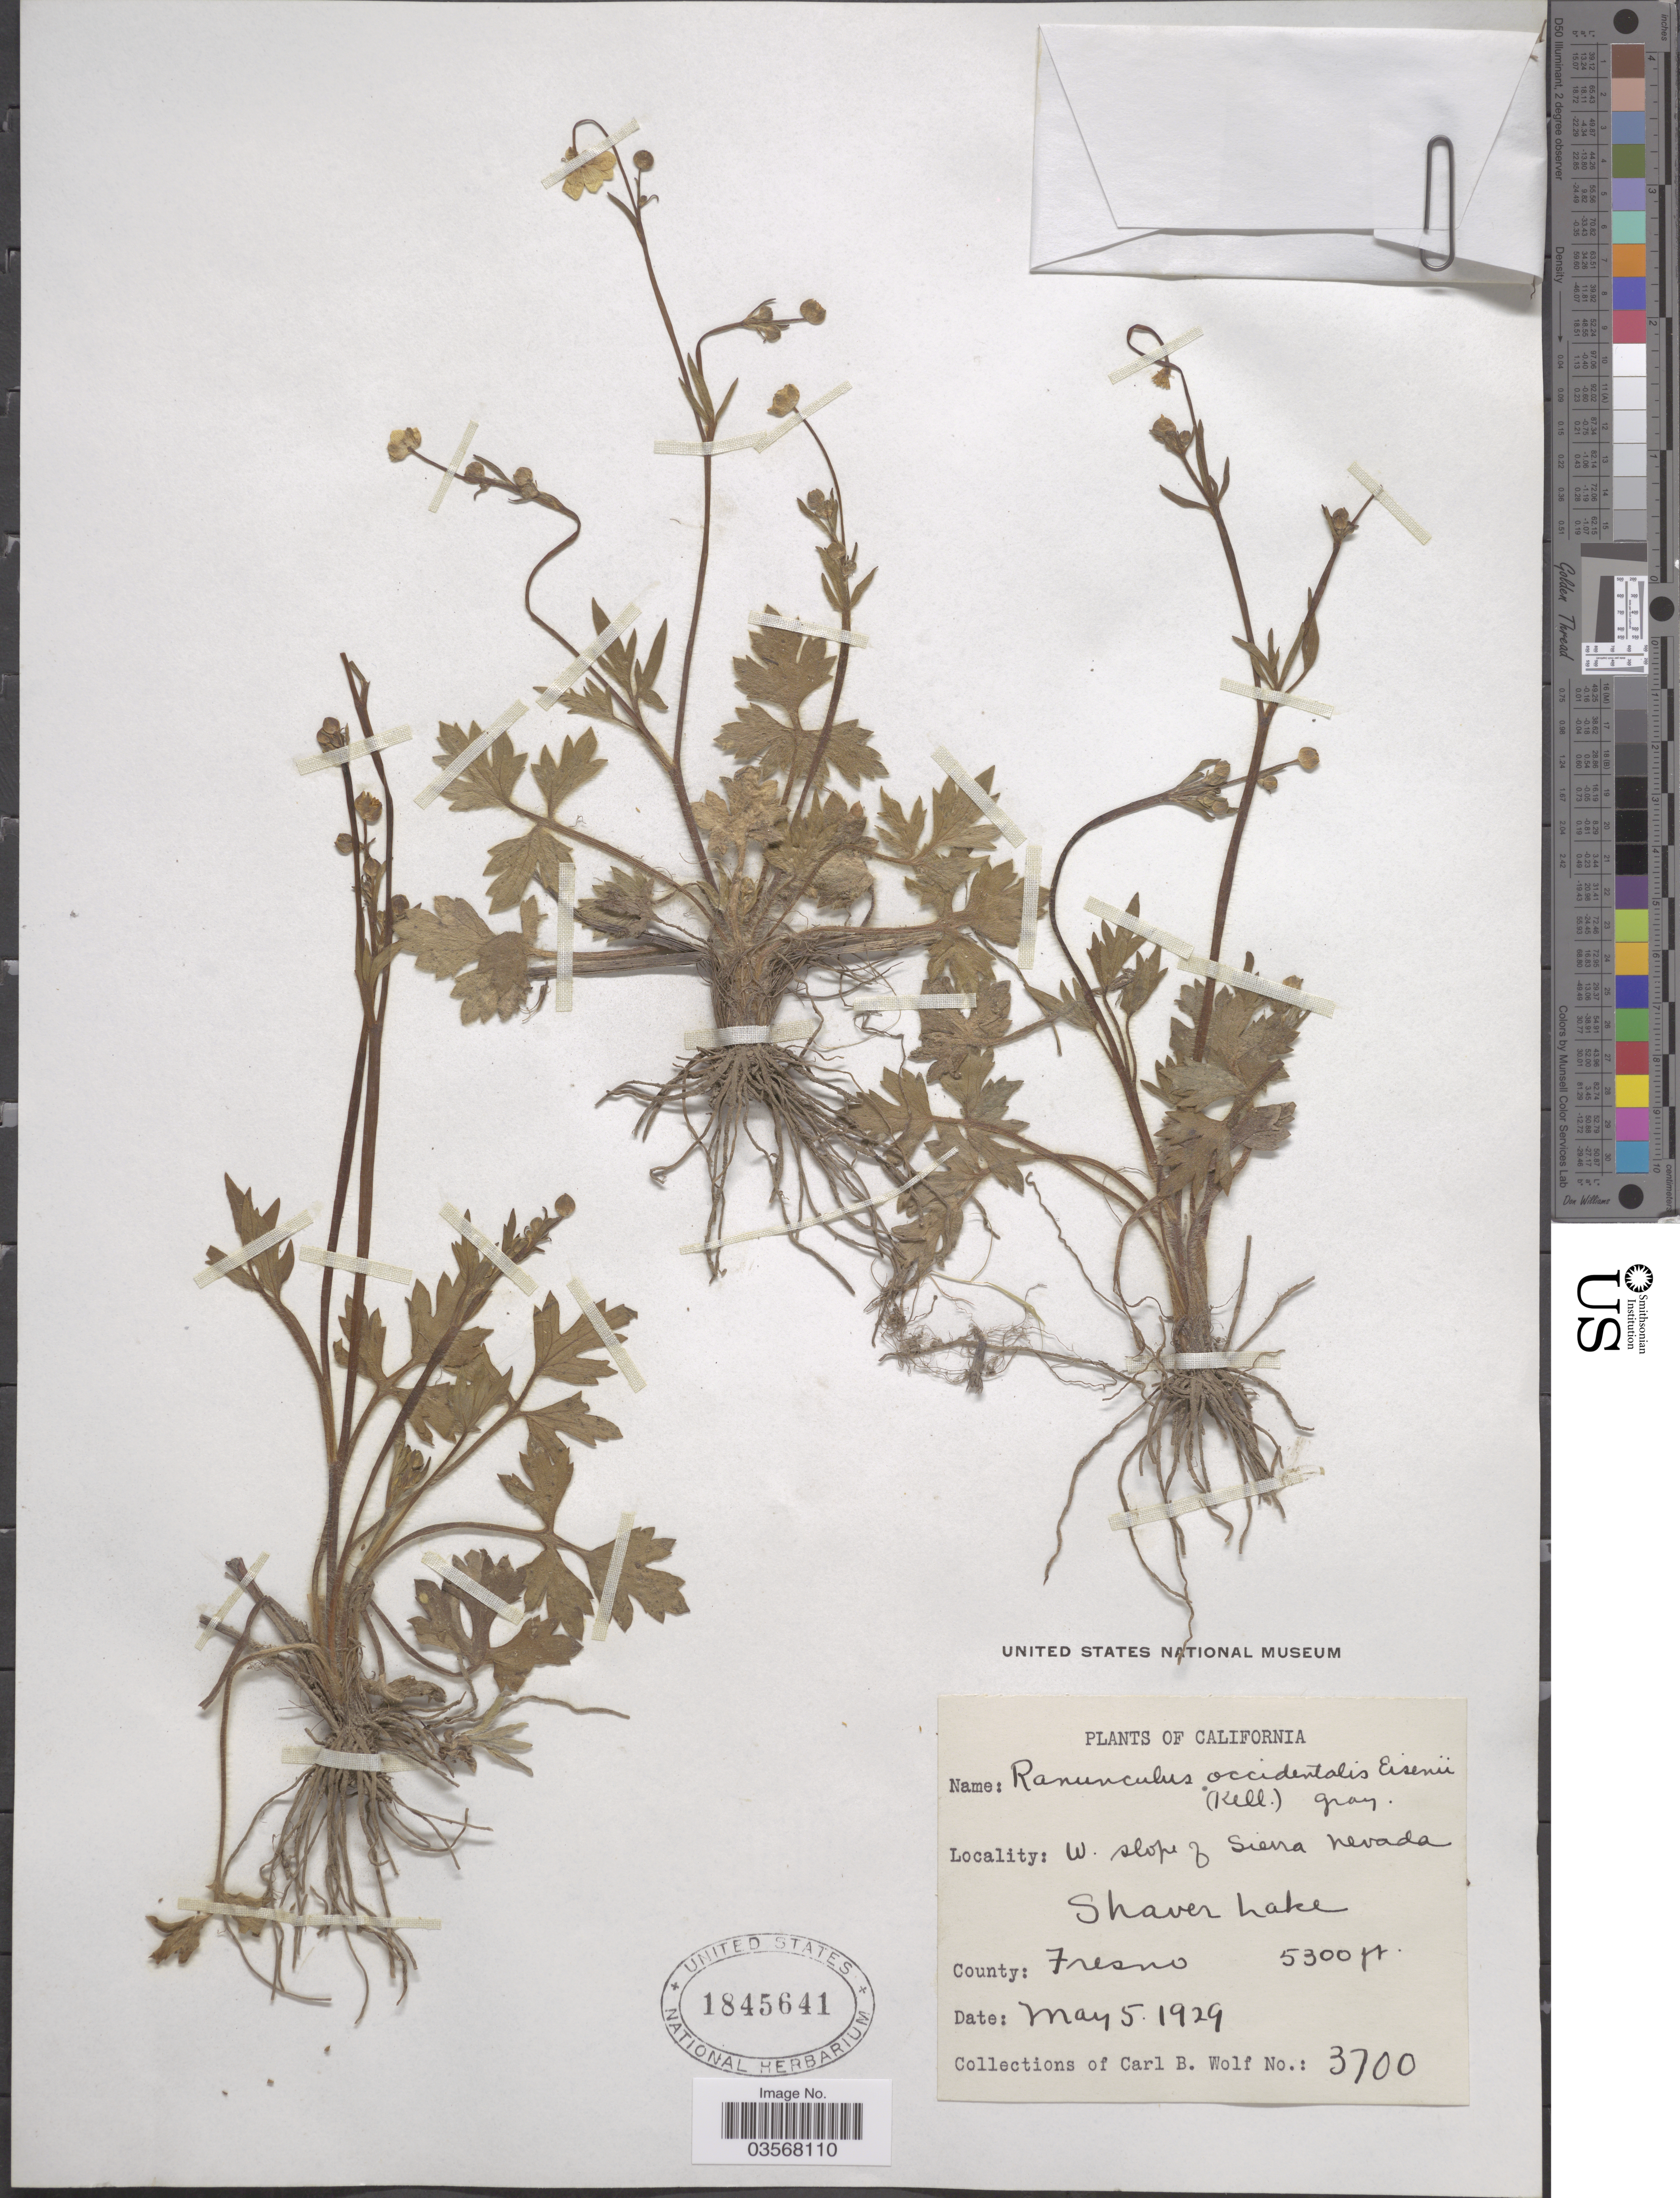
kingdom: Plantae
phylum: Tracheophyta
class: Magnoliopsida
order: Ranunculales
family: Ranunculaceae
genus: Ranunculus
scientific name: Ranunculus occidentalis var. eisenii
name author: Nutt.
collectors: C. B. Wolf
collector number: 3700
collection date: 1929-05-05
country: United States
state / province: California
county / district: Fresno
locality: W. slope of Sierra Nevada. Shaver Lake. County Fresno.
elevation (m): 1615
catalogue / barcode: US 1845641